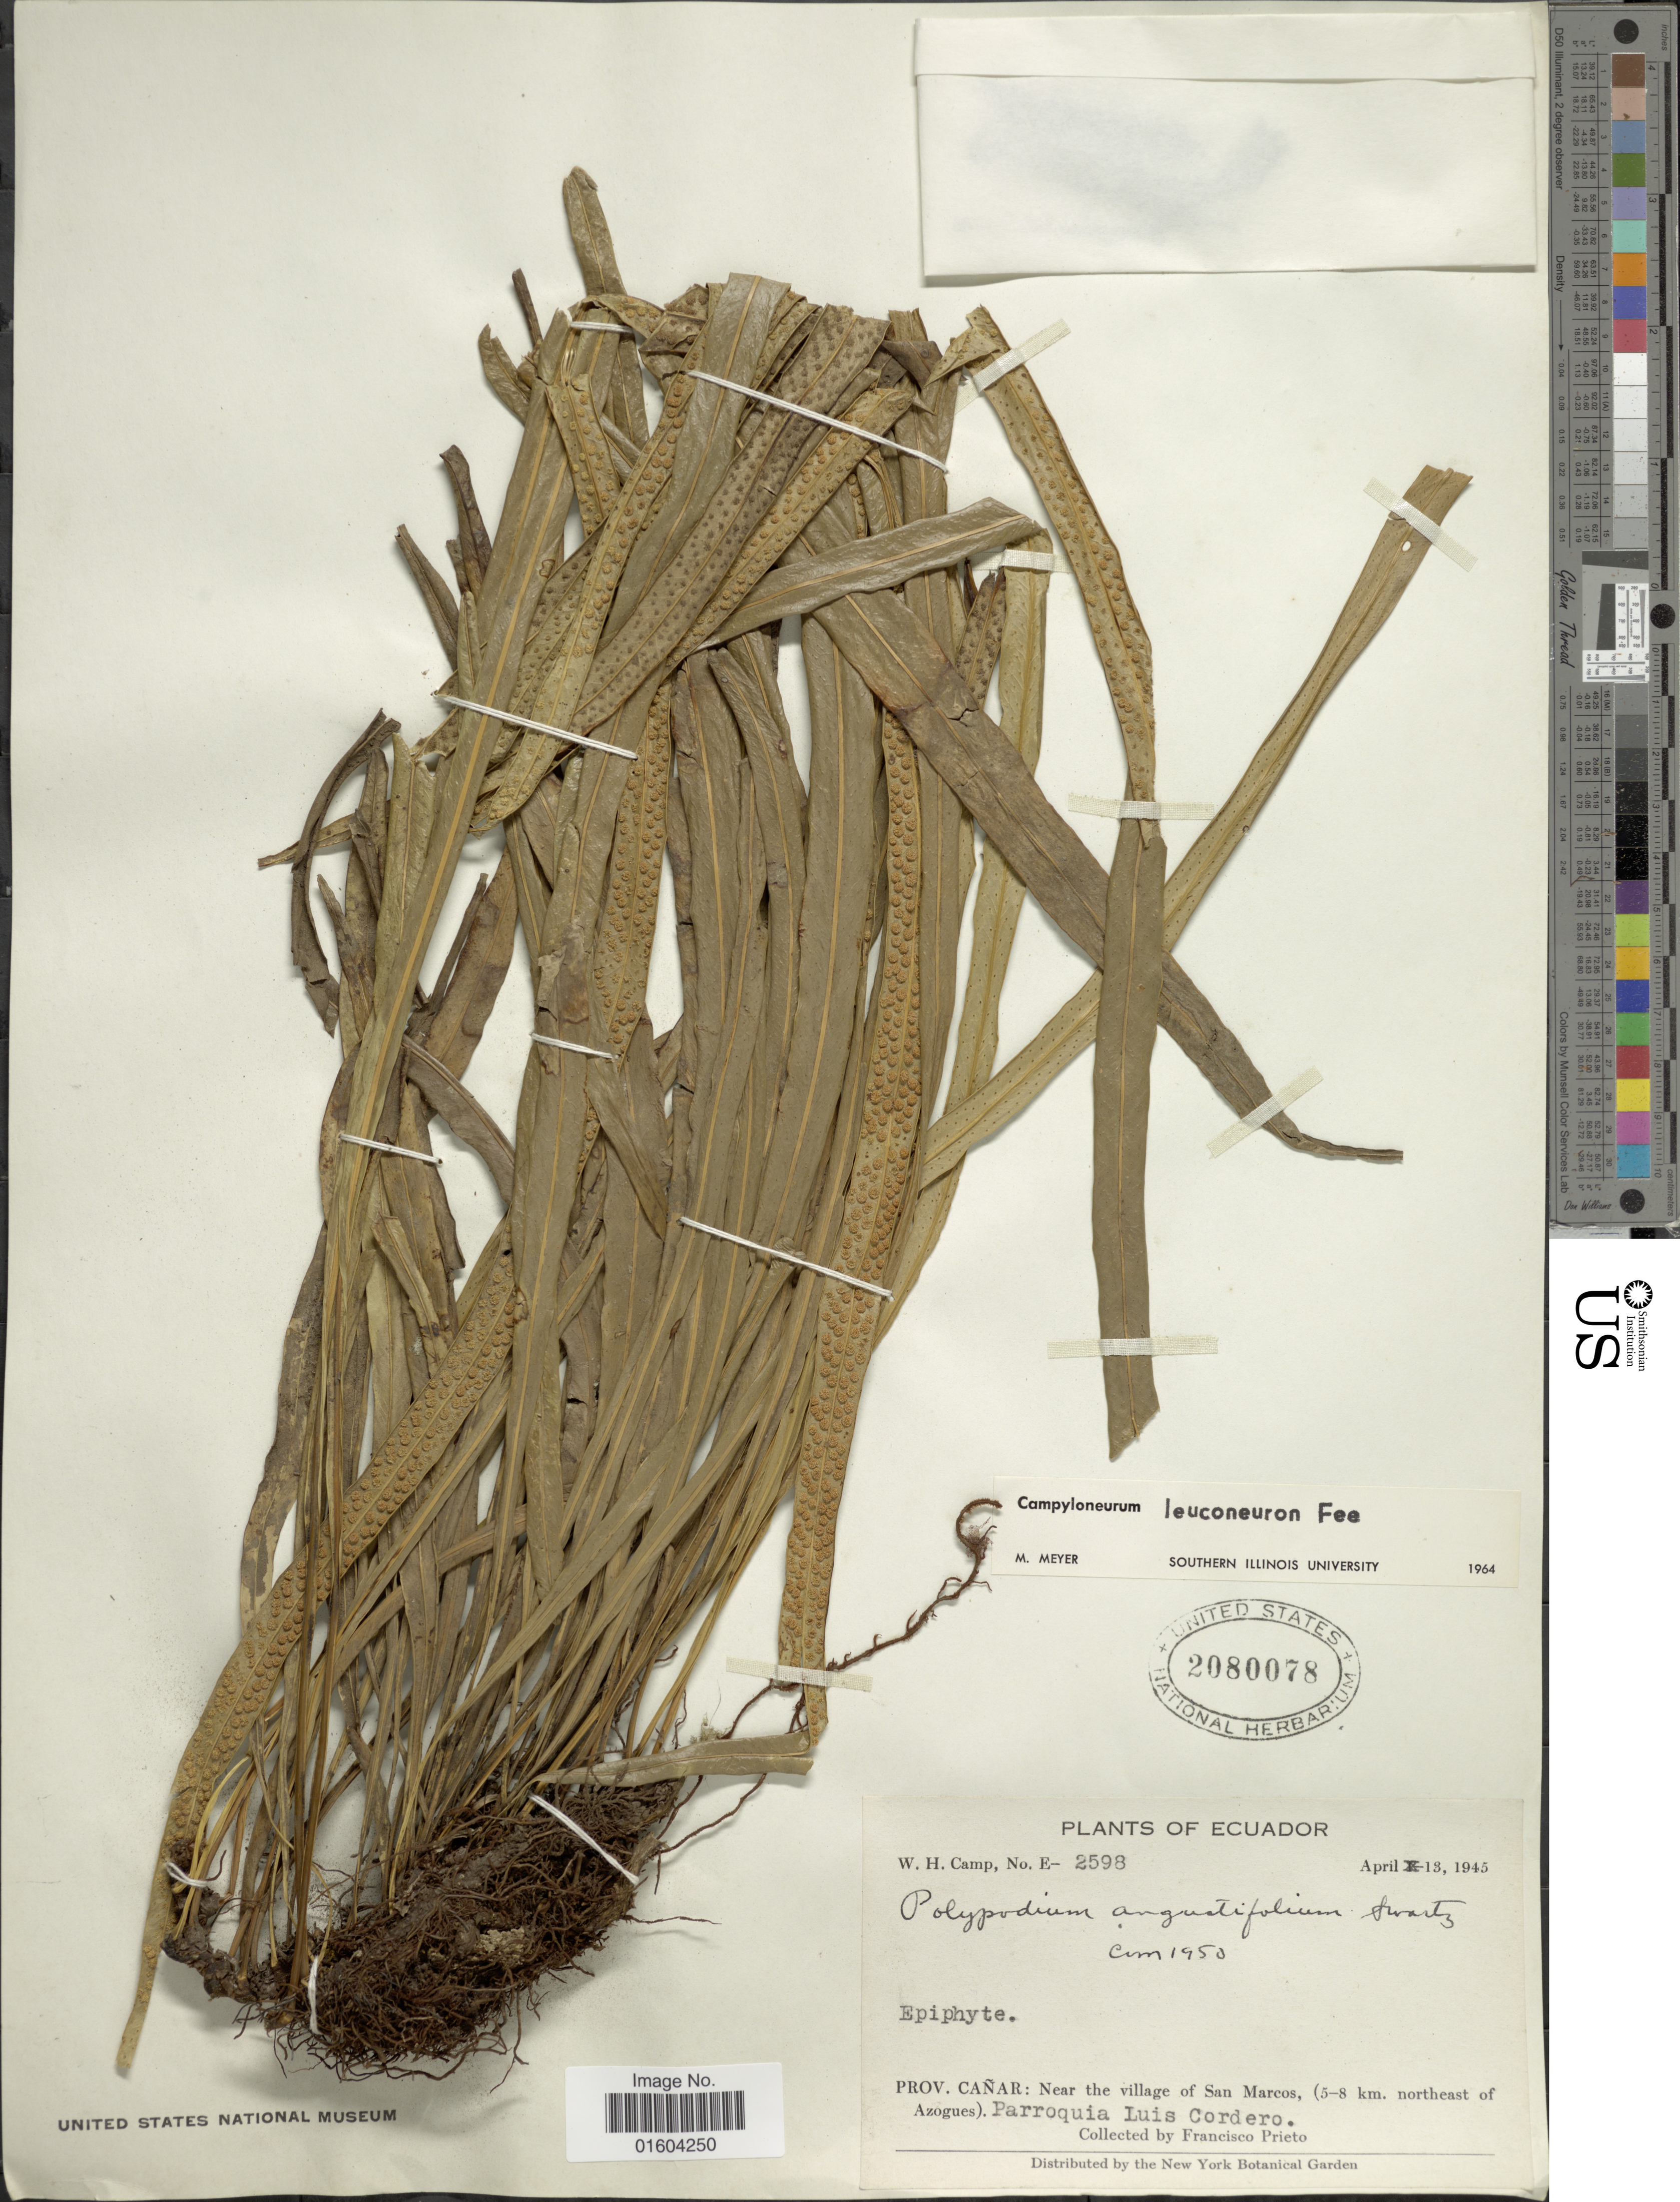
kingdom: Plantae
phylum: Tracheophyta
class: Polypodiopsida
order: Polypodiales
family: Polypodiaceae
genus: Campyloneurum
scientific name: Campyloneurum densifolium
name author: (Hieron.) Lellinger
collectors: F. Prieto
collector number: E-2598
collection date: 1945-04-13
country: Ecuador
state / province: Cañar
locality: Ecuador. Prov. Canar: Near the village of San Marcos, (5-8 km. northeast of Azogues), Parroquia Luis Cordero.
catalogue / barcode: US 2080078